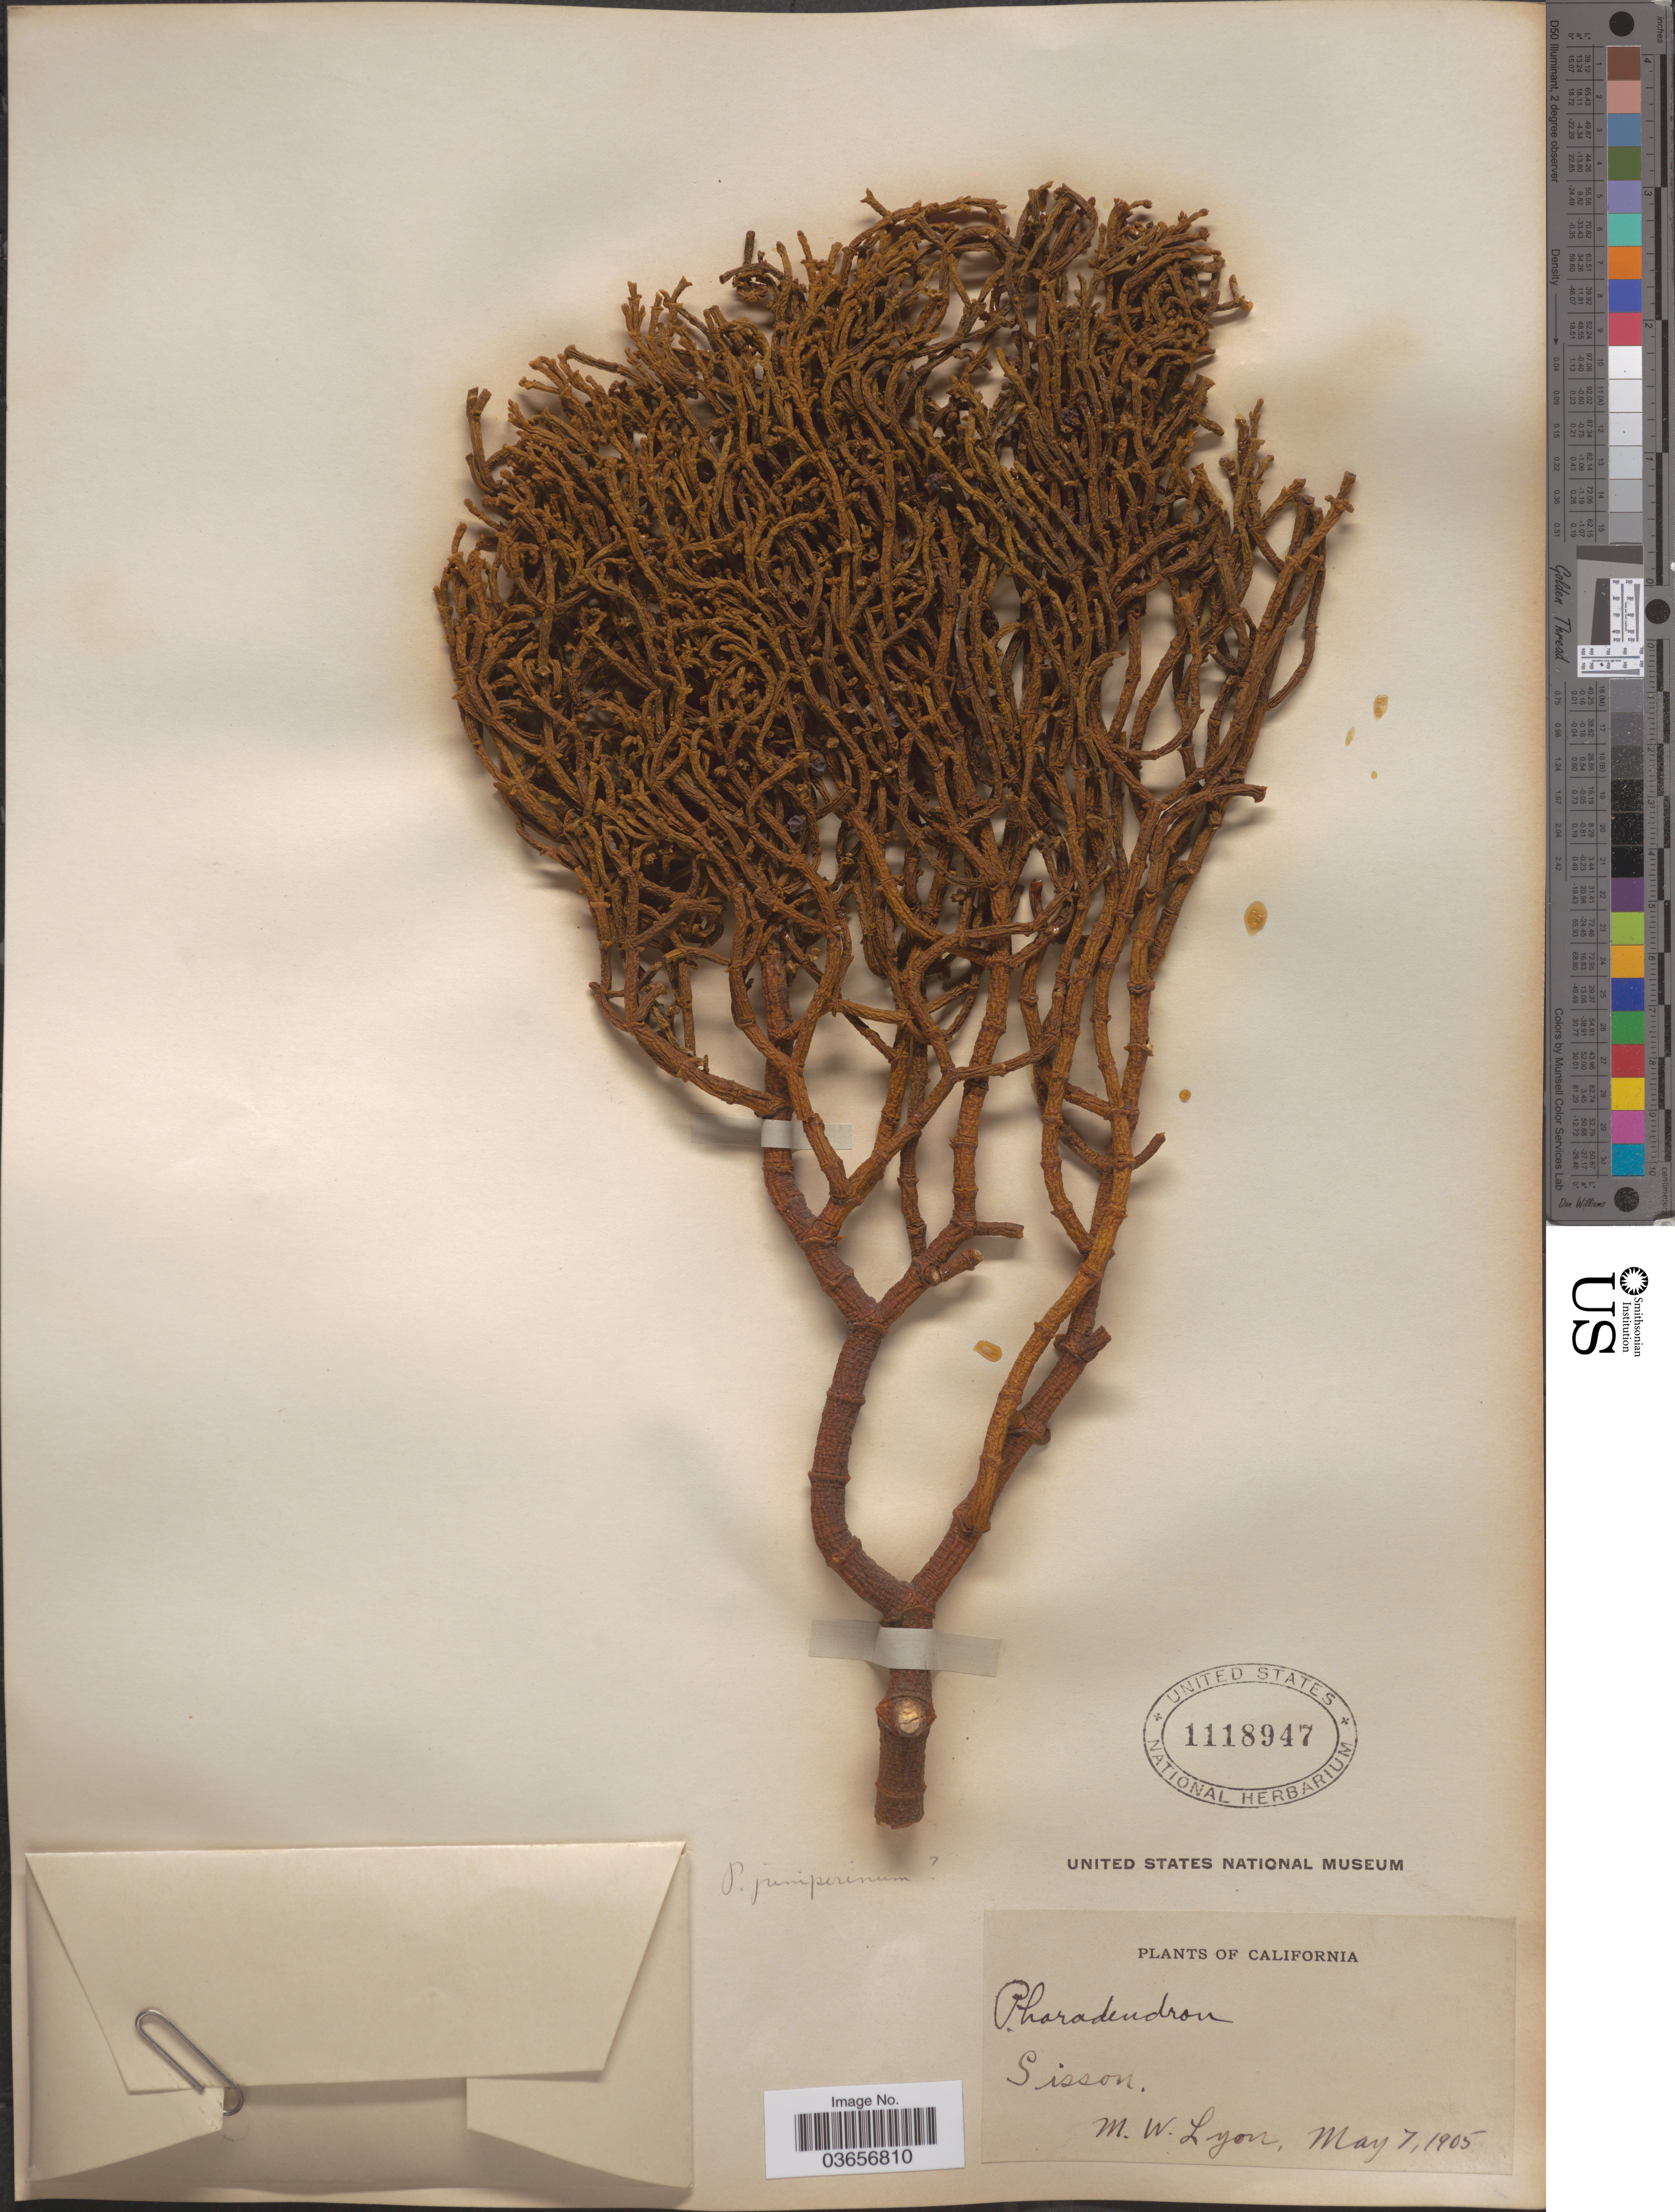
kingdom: Plantae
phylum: Tracheophyta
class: Magnoliopsida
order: Santalales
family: Viscaceae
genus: Phoradendron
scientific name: Phoradendron juniperinum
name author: Engelm. ex A. Gray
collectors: M. W. Lyon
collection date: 1905-05-07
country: United States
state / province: California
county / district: Siskiyou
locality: Sisson.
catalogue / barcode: US 1118947